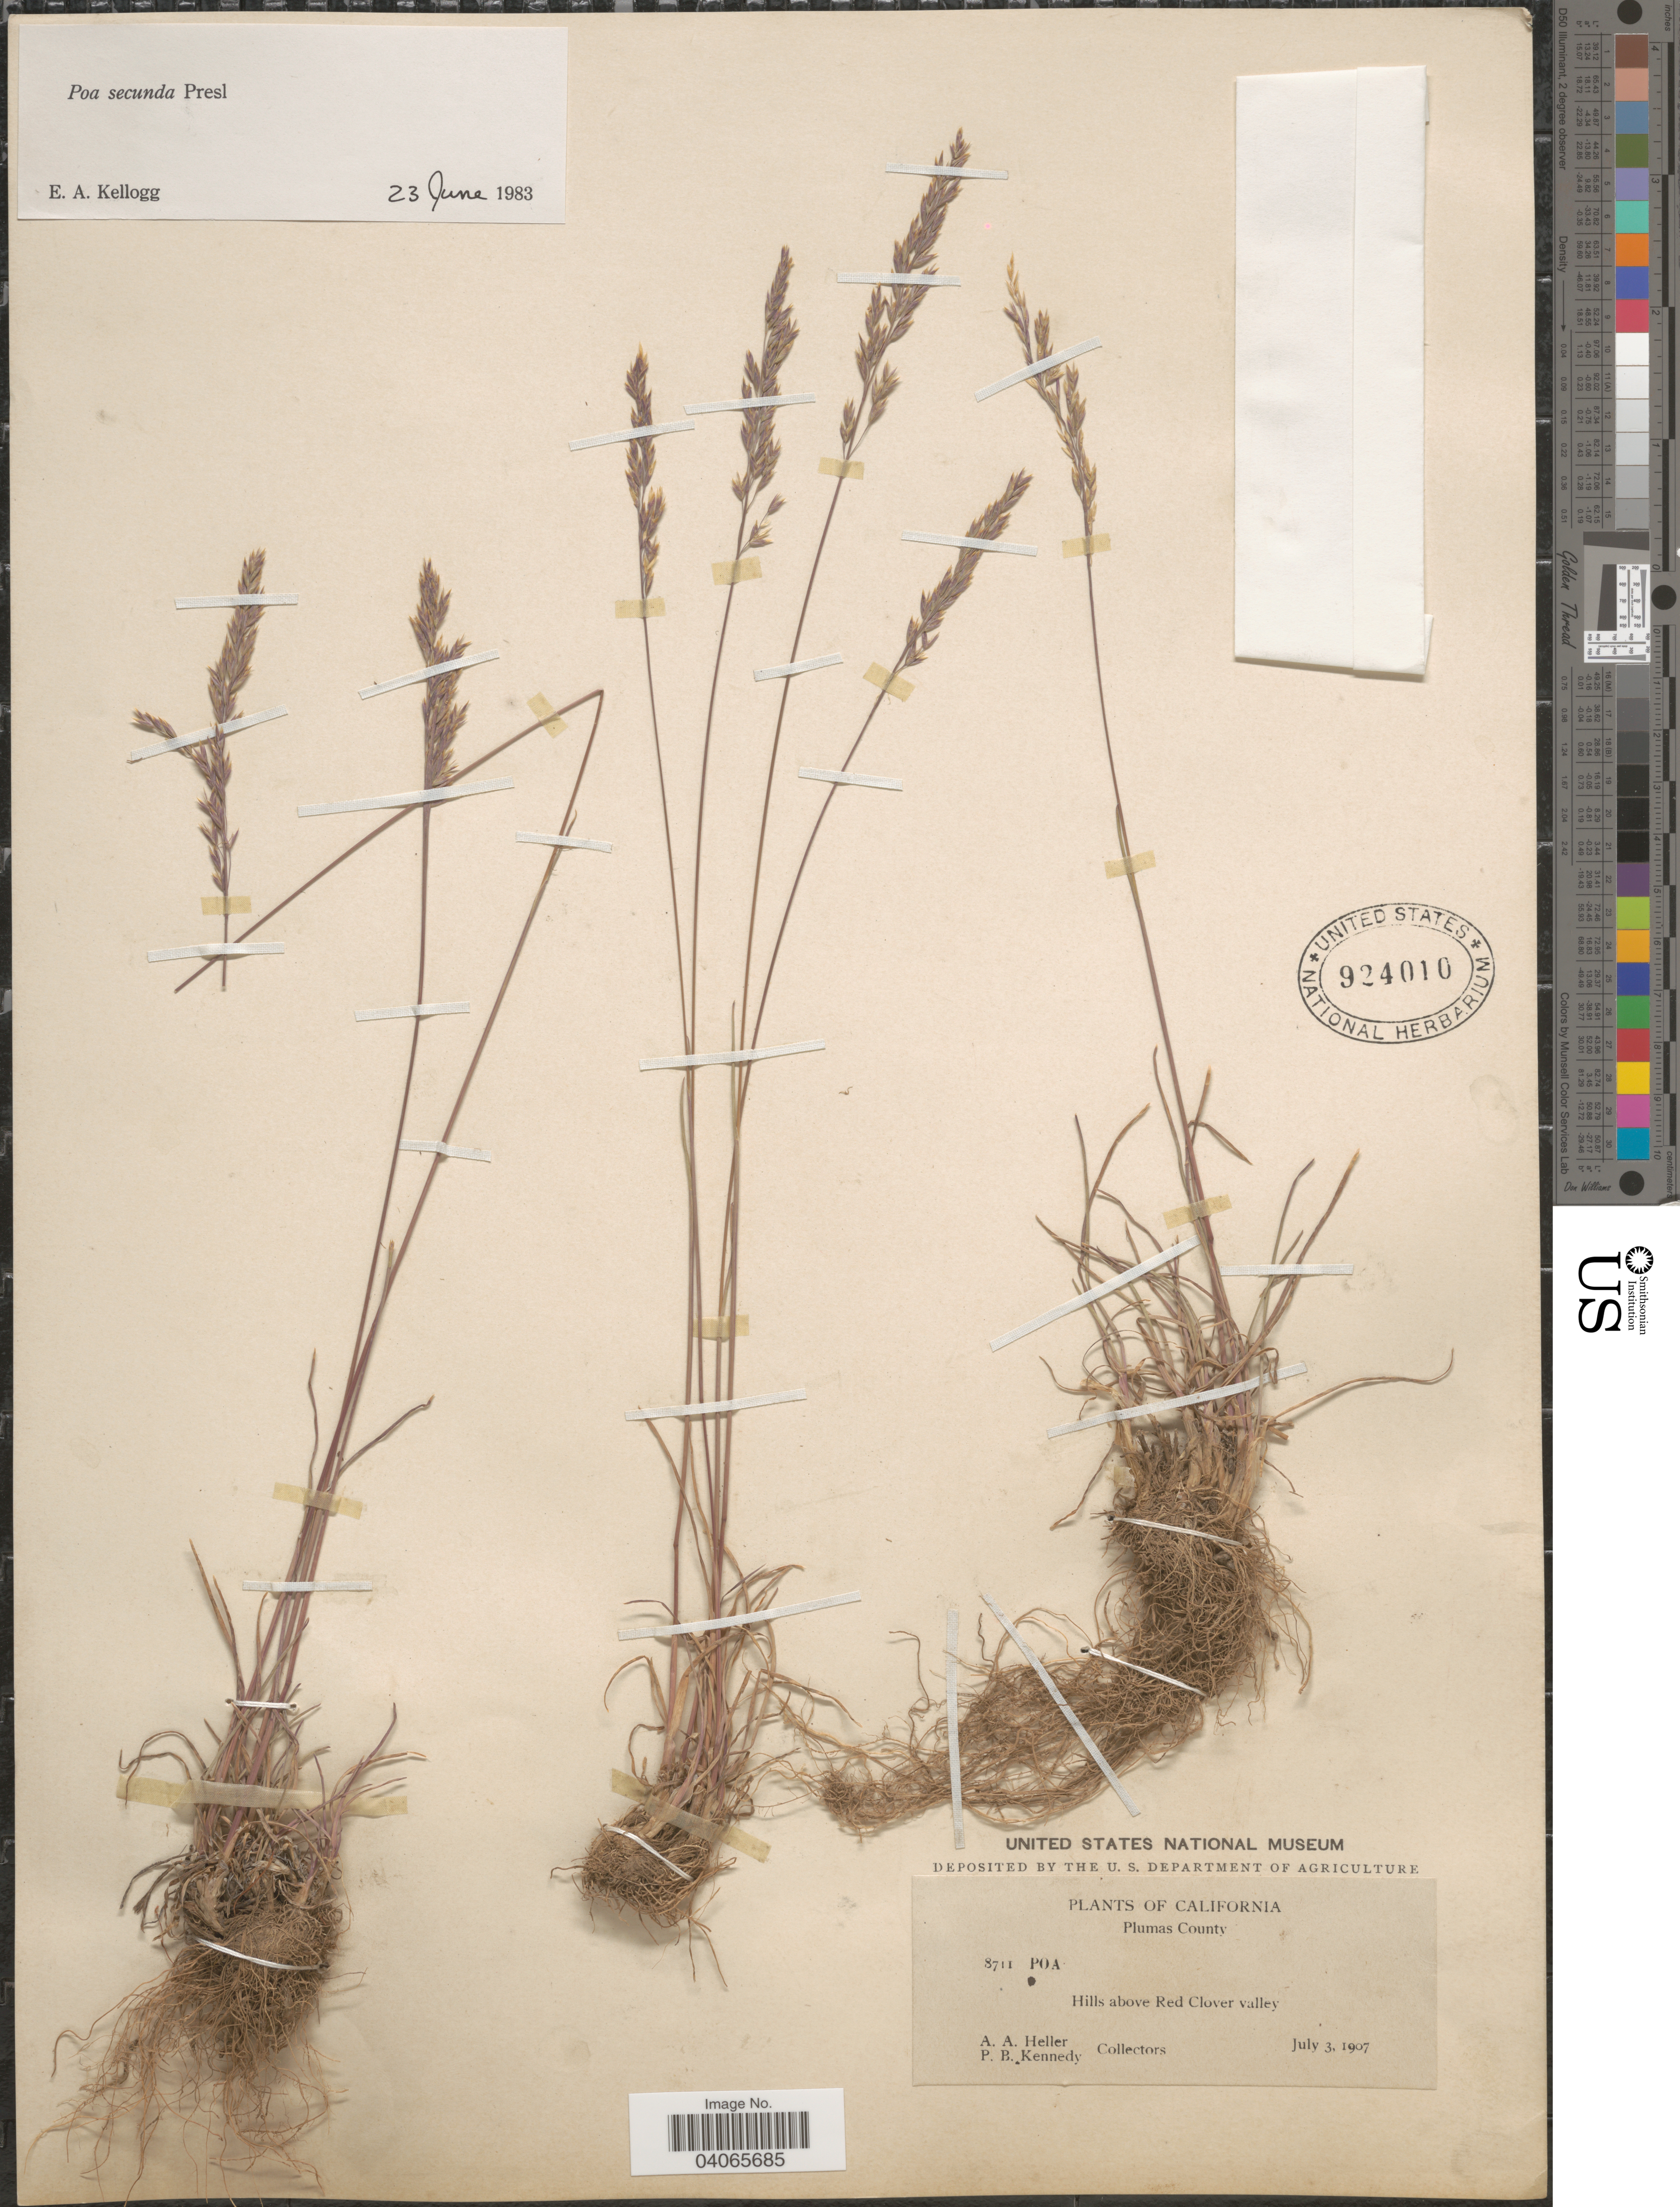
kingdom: Plantae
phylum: Tracheophyta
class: Liliopsida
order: Poales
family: Poaceae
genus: Poa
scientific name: Poa secunda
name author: J. Presl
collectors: A. A. Heller & P. B. Kennedy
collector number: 8711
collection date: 1907-07-03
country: United States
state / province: California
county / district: Plumas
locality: Plumas. Hills above Red Clover valley.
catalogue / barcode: US 924010